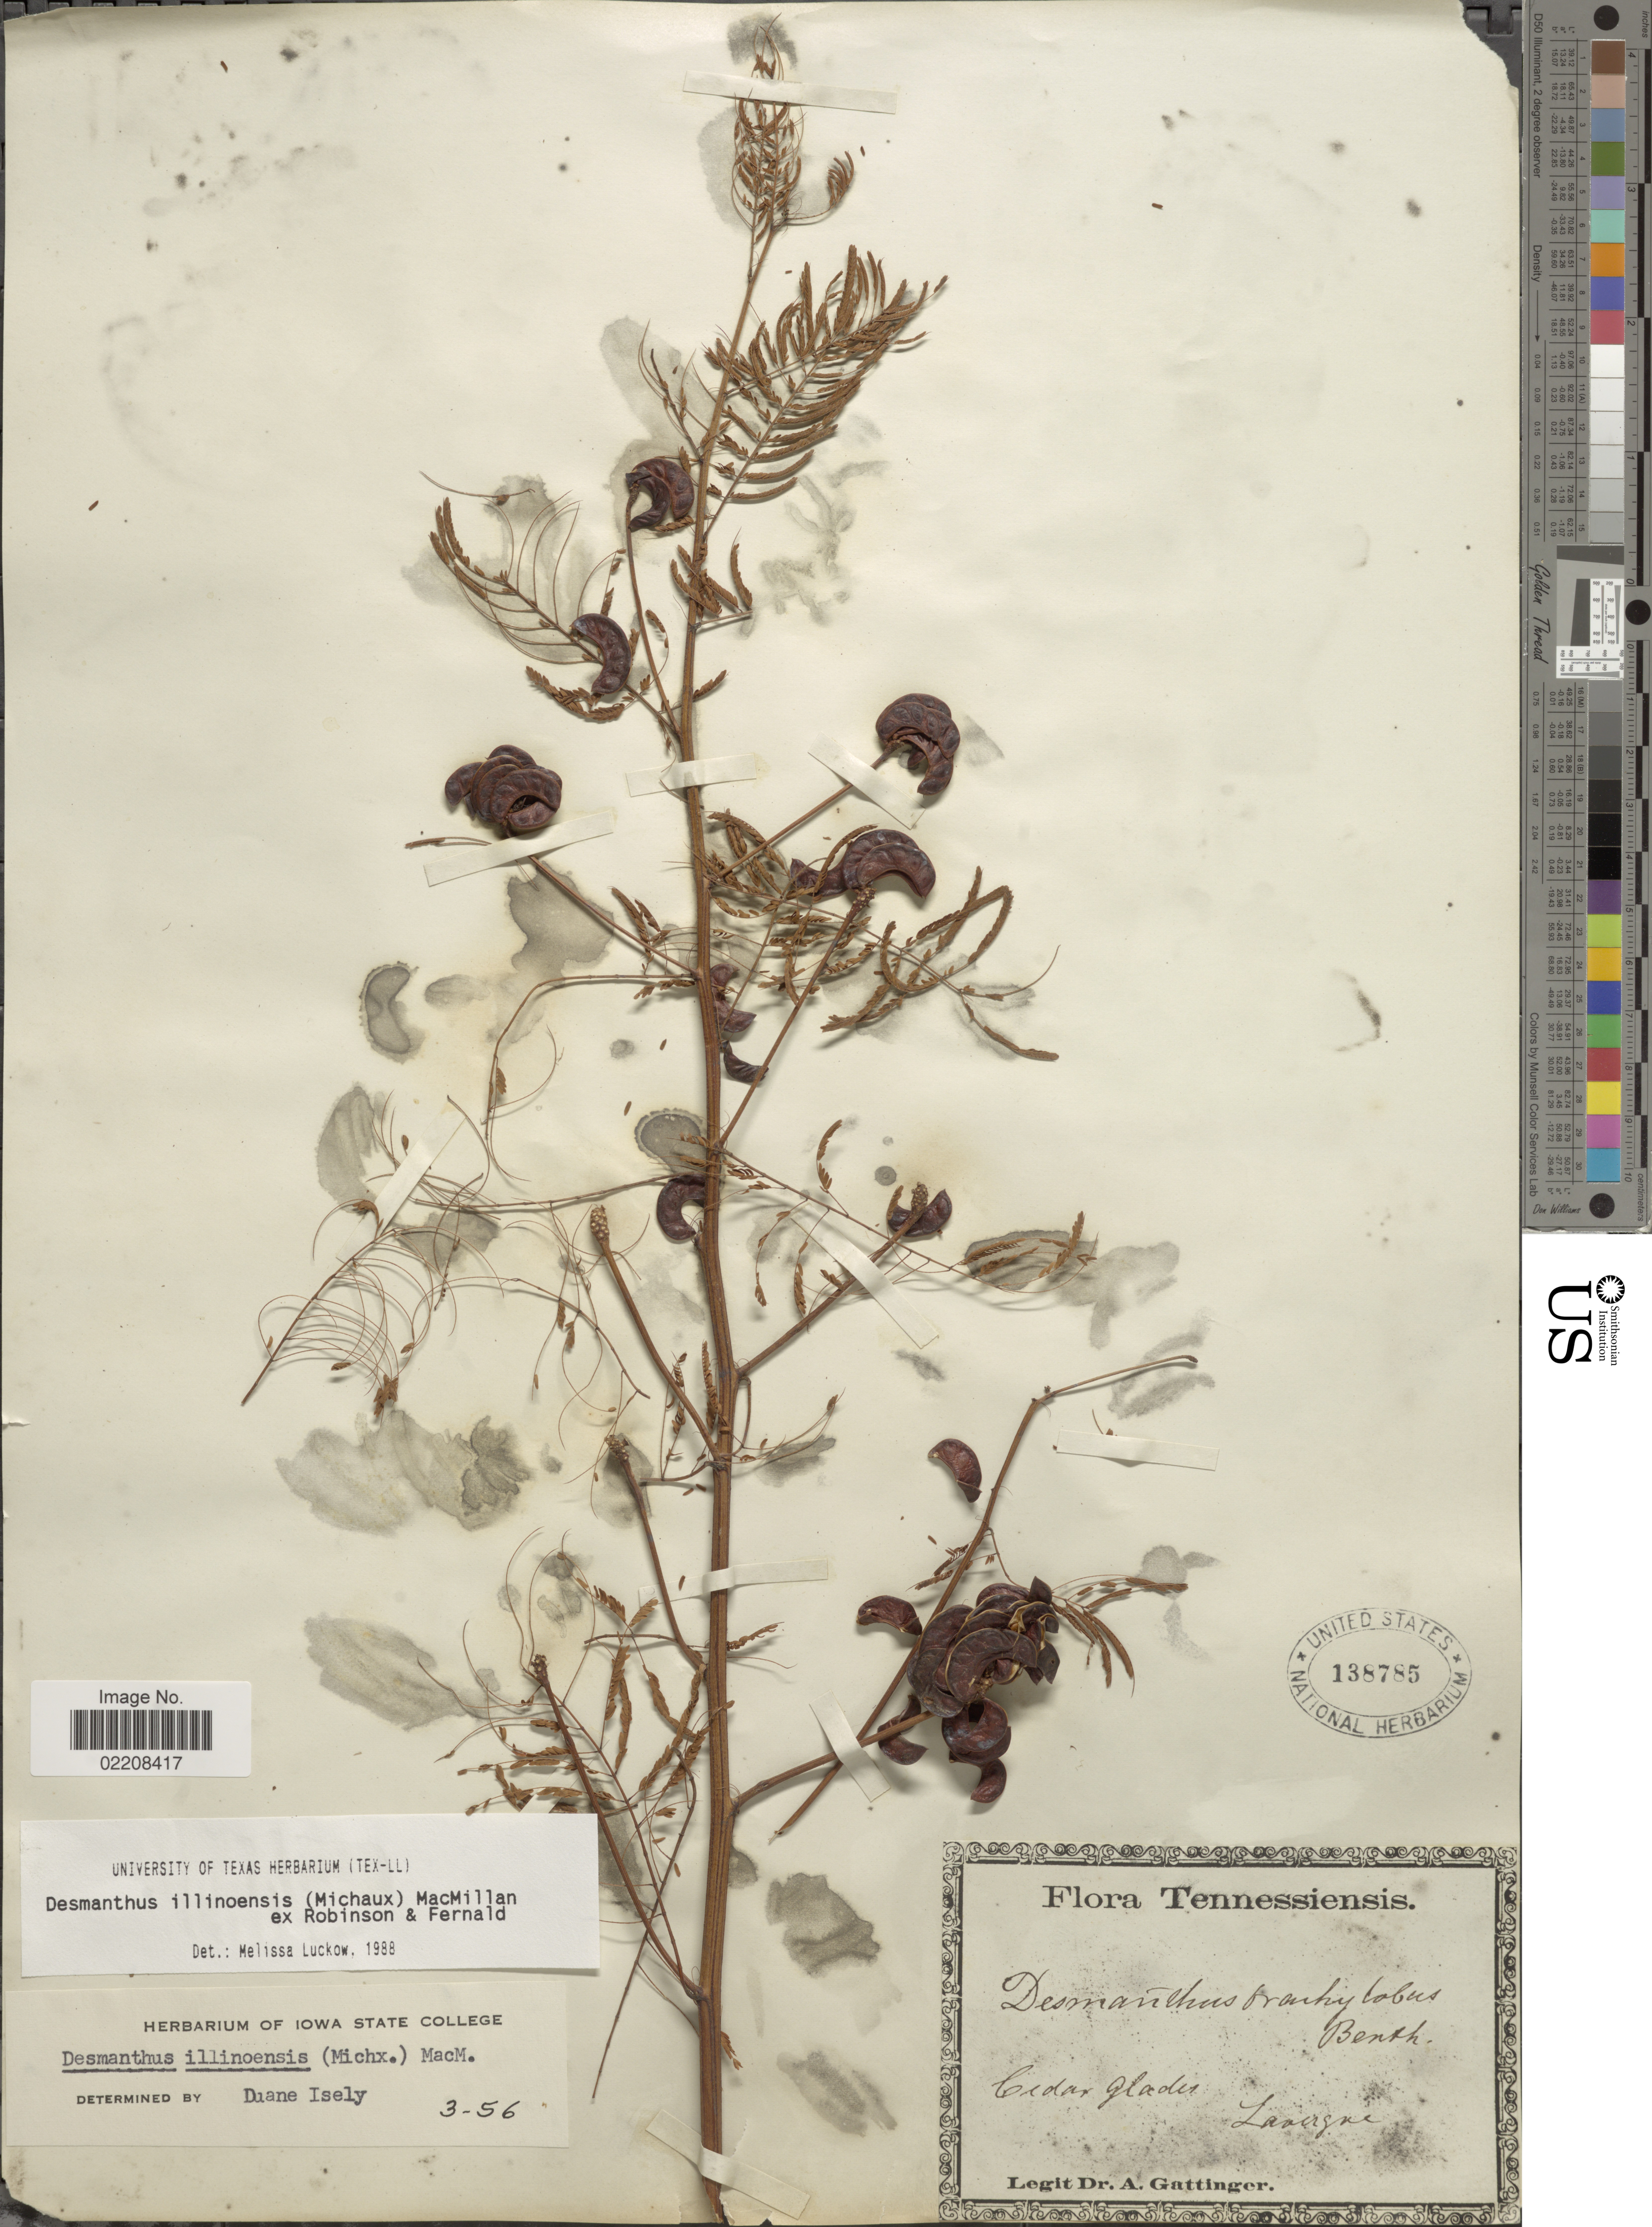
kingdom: Plantae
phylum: Tracheophyta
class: Magnoliopsida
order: Fabales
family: Fabaceae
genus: Desmanthus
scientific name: Desmanthus illinoensis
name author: (Michx.) MacMill.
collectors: A. Gattinger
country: United States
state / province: Tennessee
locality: Tennessiensis. Cedar glades. Lavergne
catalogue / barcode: US 138785